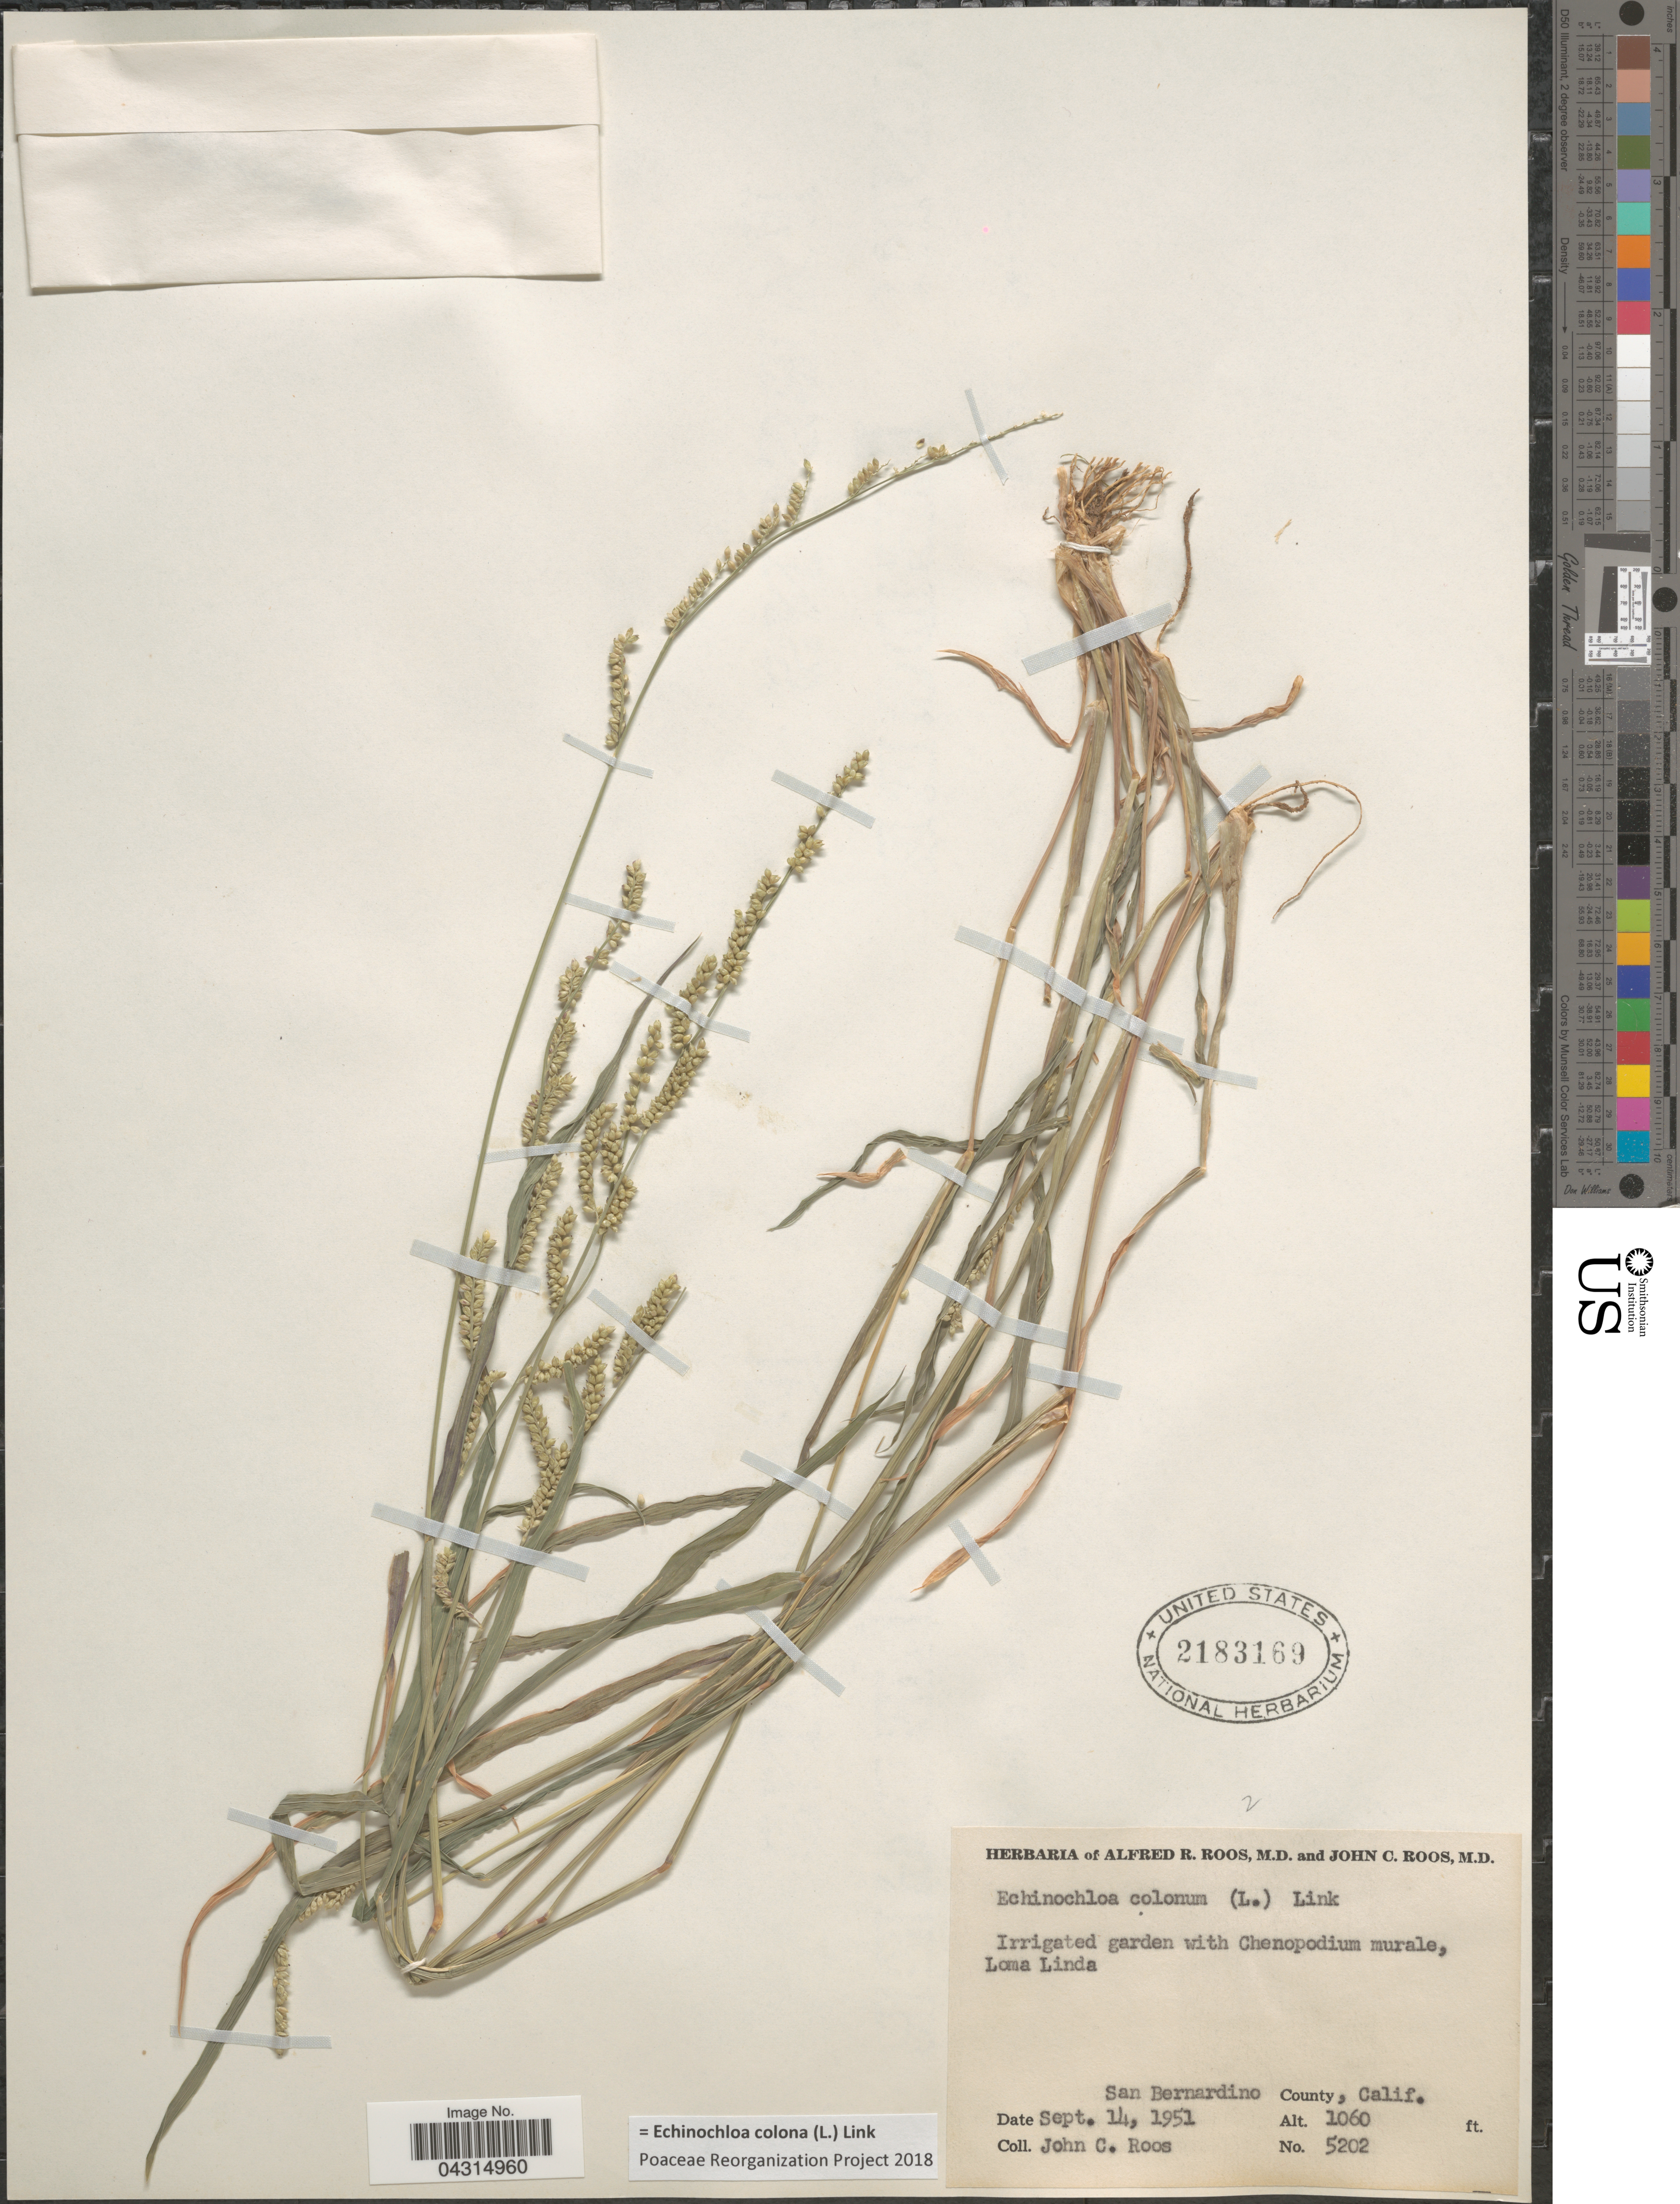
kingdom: Plantae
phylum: Tracheophyta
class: Liliopsida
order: Poales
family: Poaceae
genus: Echinochloa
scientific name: Echinochloa colona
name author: (L.) Link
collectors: J. C. Roos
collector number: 5202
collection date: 1951-09-14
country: United States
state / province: California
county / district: San Bernardino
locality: Loma Linda. San Bernardino County.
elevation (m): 323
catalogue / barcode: US 2183169